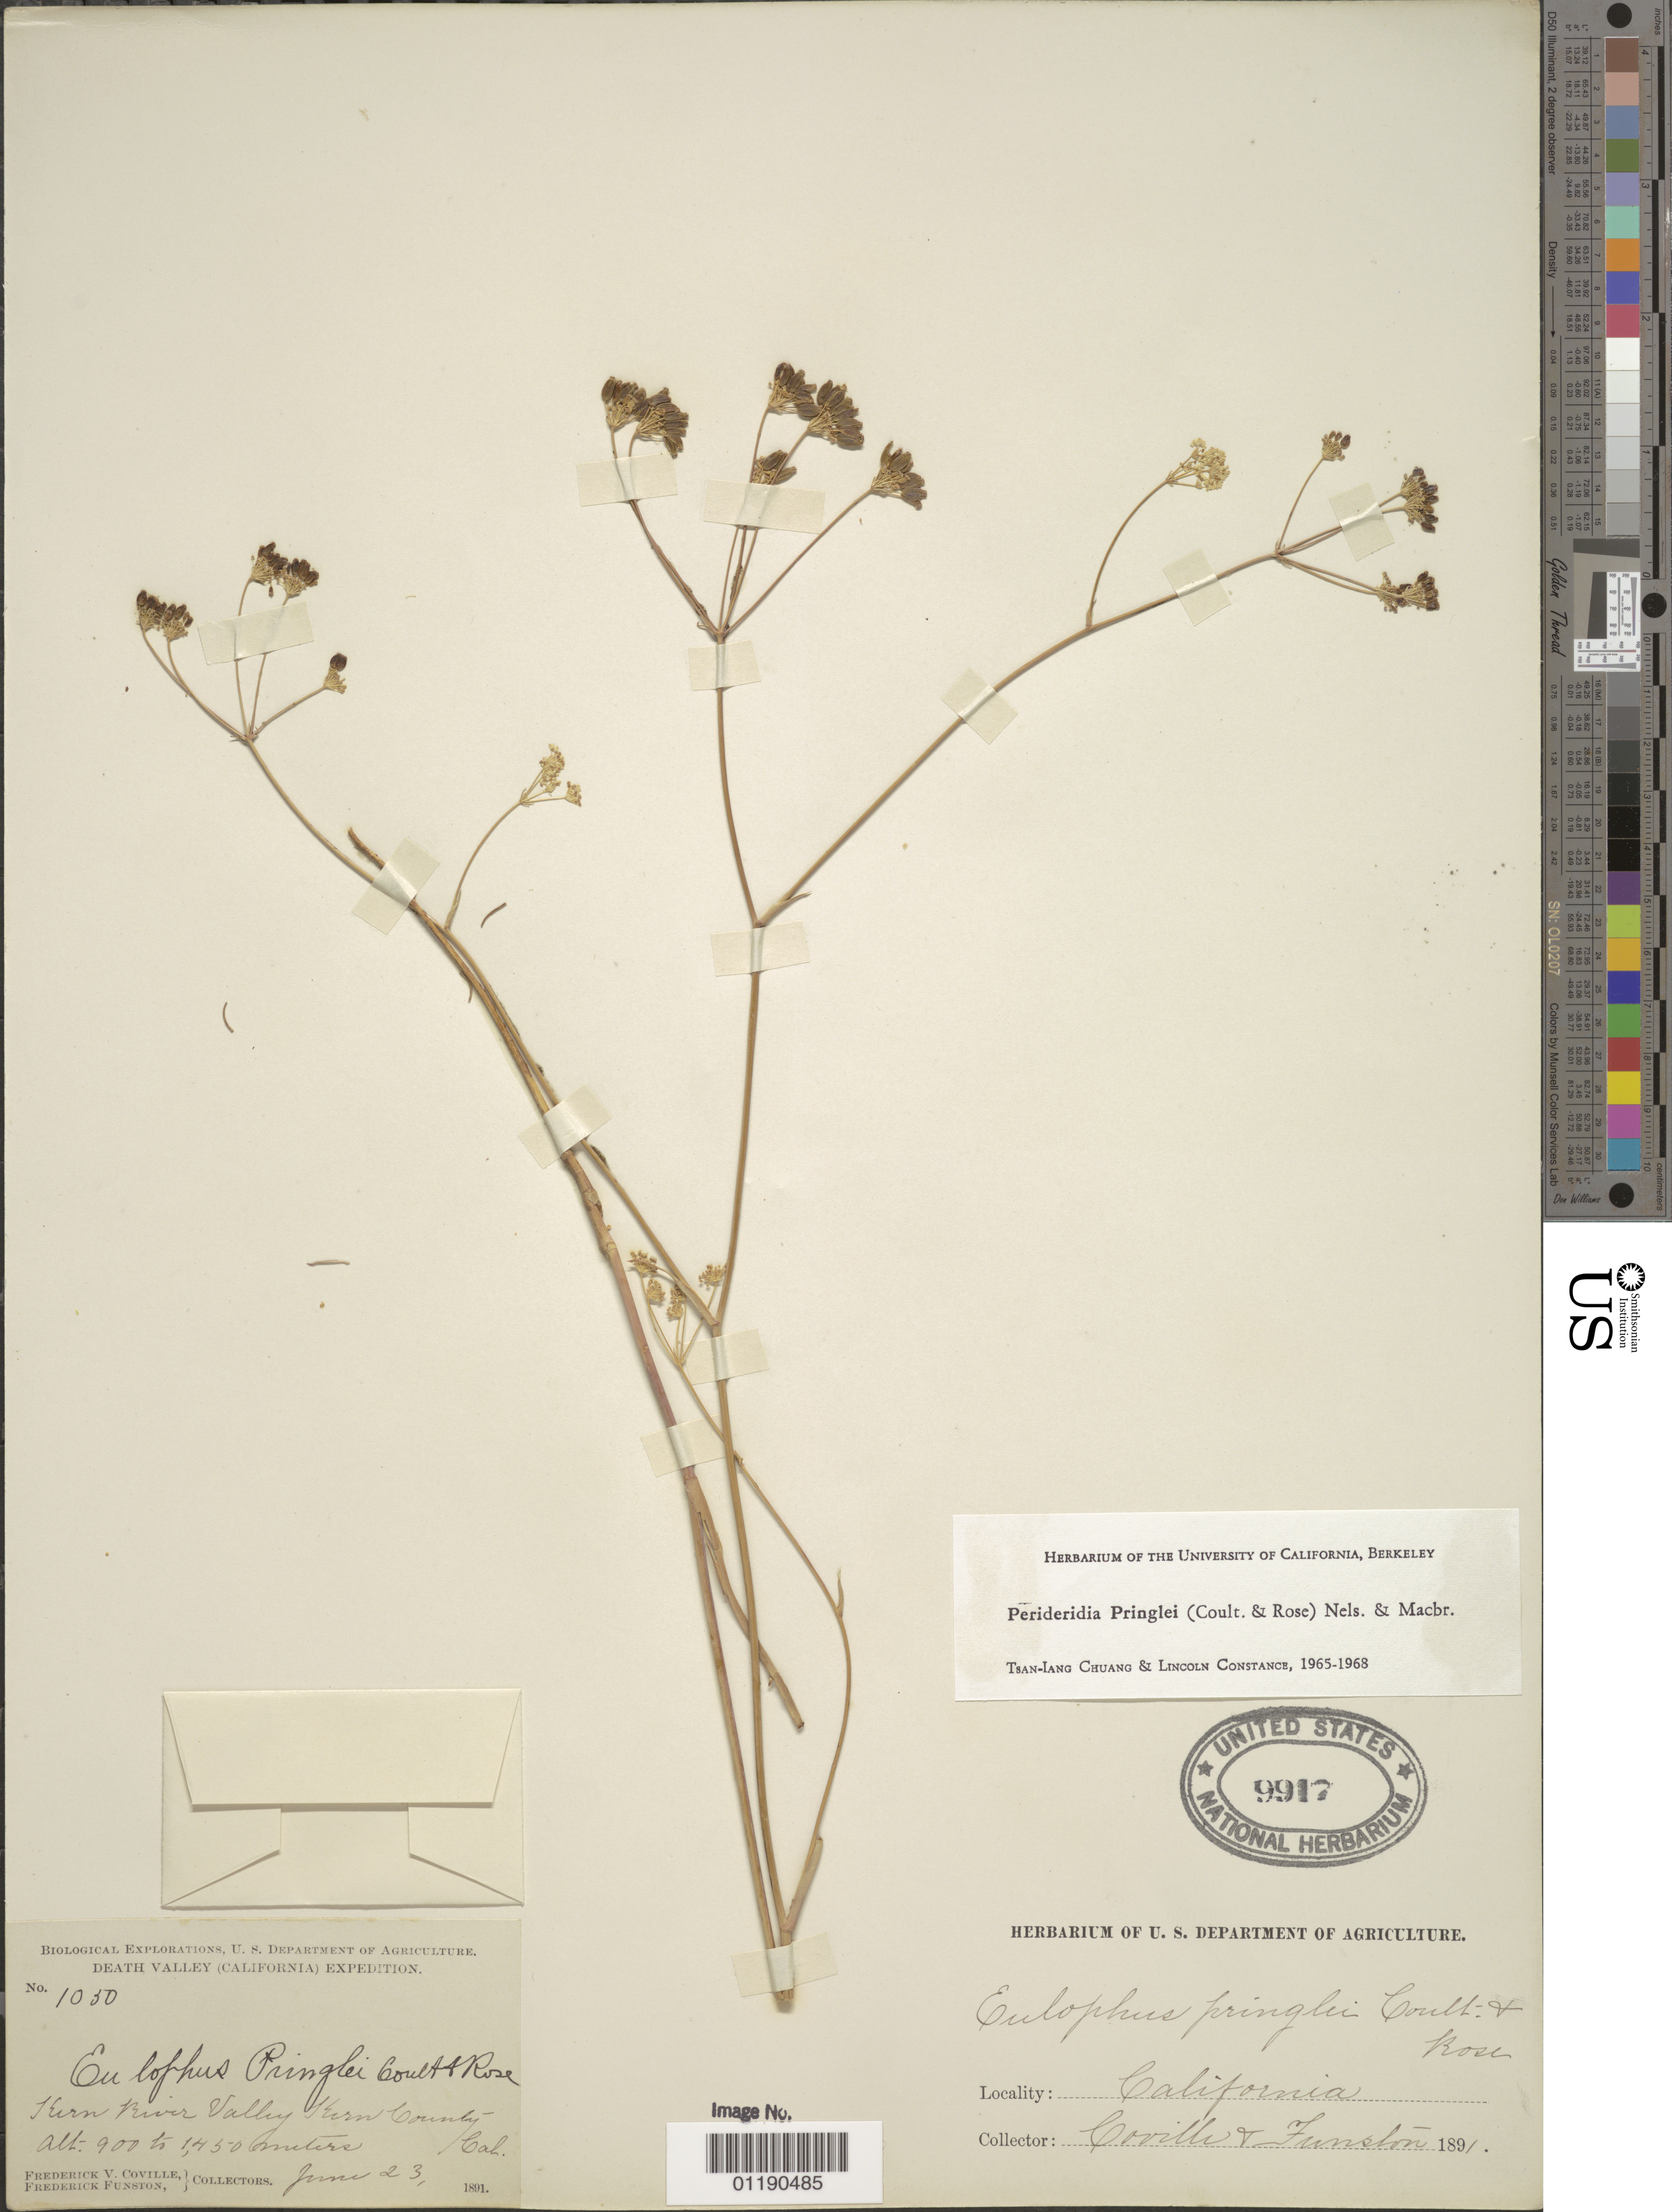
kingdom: Plantae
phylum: Tracheophyta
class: Magnoliopsida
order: Apiales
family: Apiaceae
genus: Perideridia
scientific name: Perideridia pringlei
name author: (J.M. Coult. & Rose) A. Nelson & J.F. Macbr.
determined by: Chuang, T. I.; Constance, L.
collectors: F. V. Coville & F. Funston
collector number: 1050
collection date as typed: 23 Jun 1891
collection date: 1891-06-23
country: United States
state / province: California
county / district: Kern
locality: Kern River Valley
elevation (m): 900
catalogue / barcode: US 9917